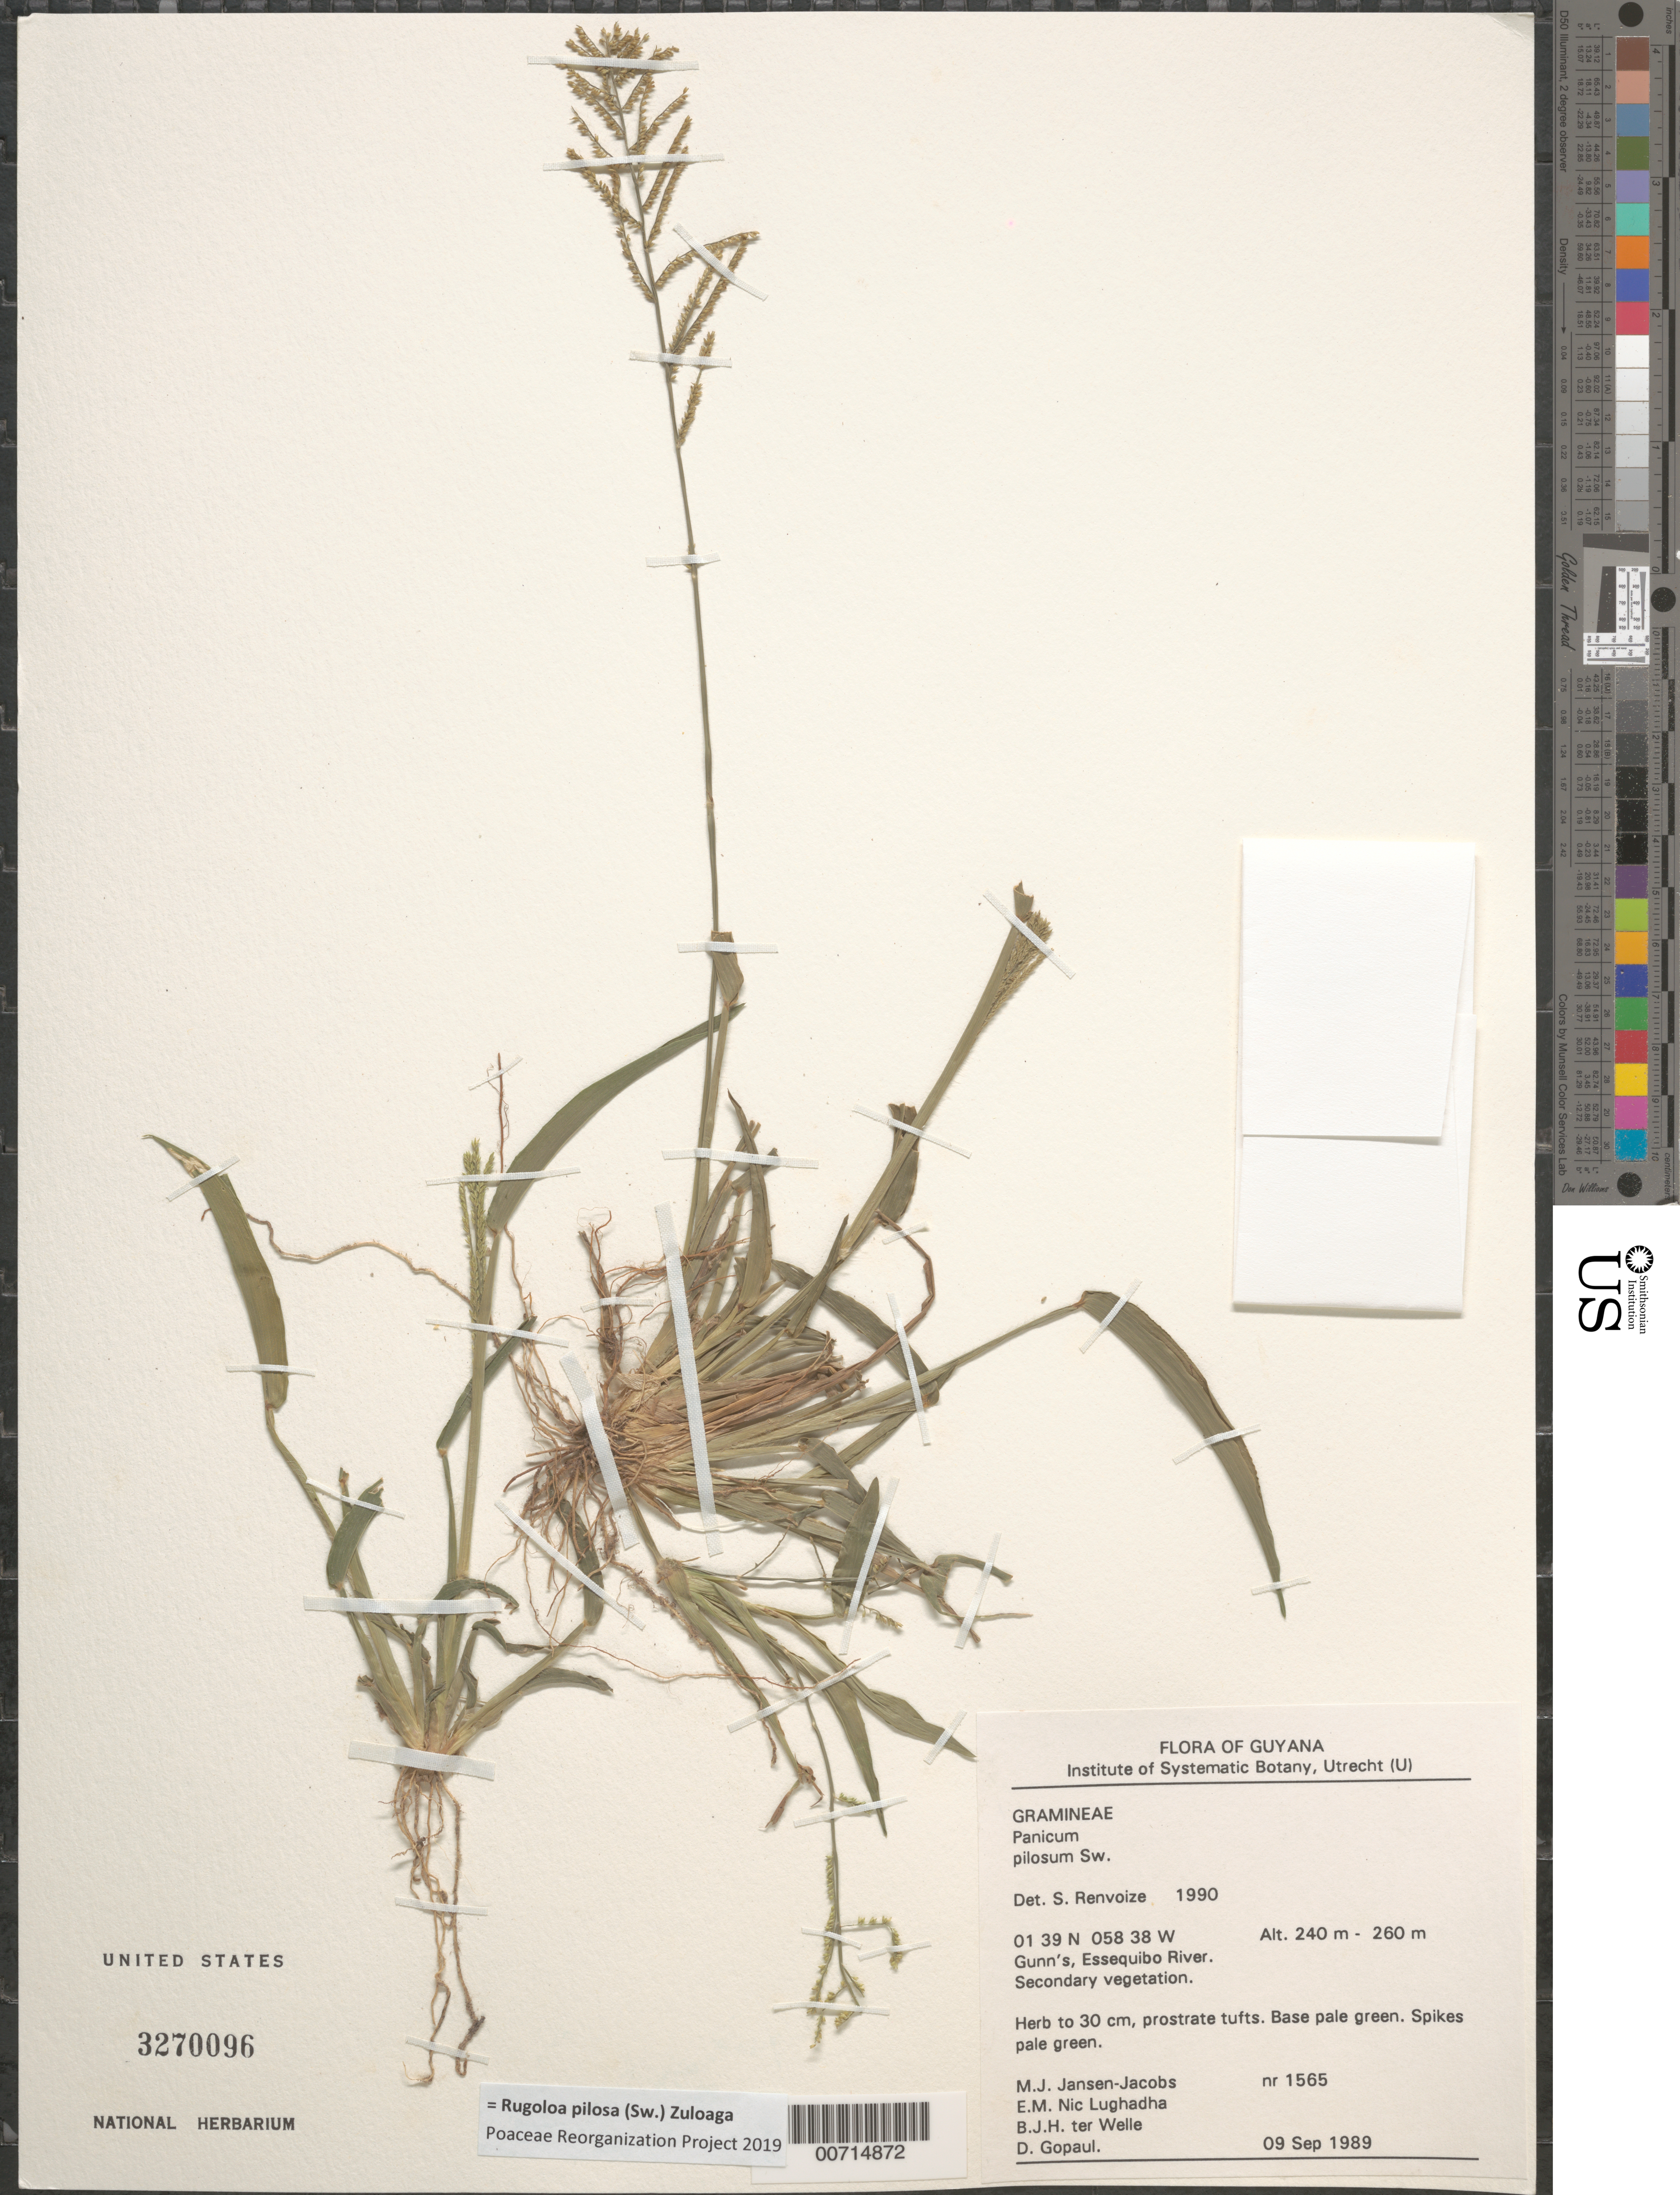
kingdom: Plantae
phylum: Tracheophyta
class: Liliopsida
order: Poales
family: Poaceae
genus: Panicum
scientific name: Panicum pilosum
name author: Sw.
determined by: Renvoize, S. A.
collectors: M. J. Jansen-Jacobs, E. Nic Lughadha, B. Welle & D. Gopaul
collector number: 1565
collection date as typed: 9-Sep-89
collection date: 1989-09-09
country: Guyana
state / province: U. Takutu-U. Essequibo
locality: Gunn's, Essequibo River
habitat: Secondary vegetation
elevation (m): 240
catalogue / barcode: US 3270096